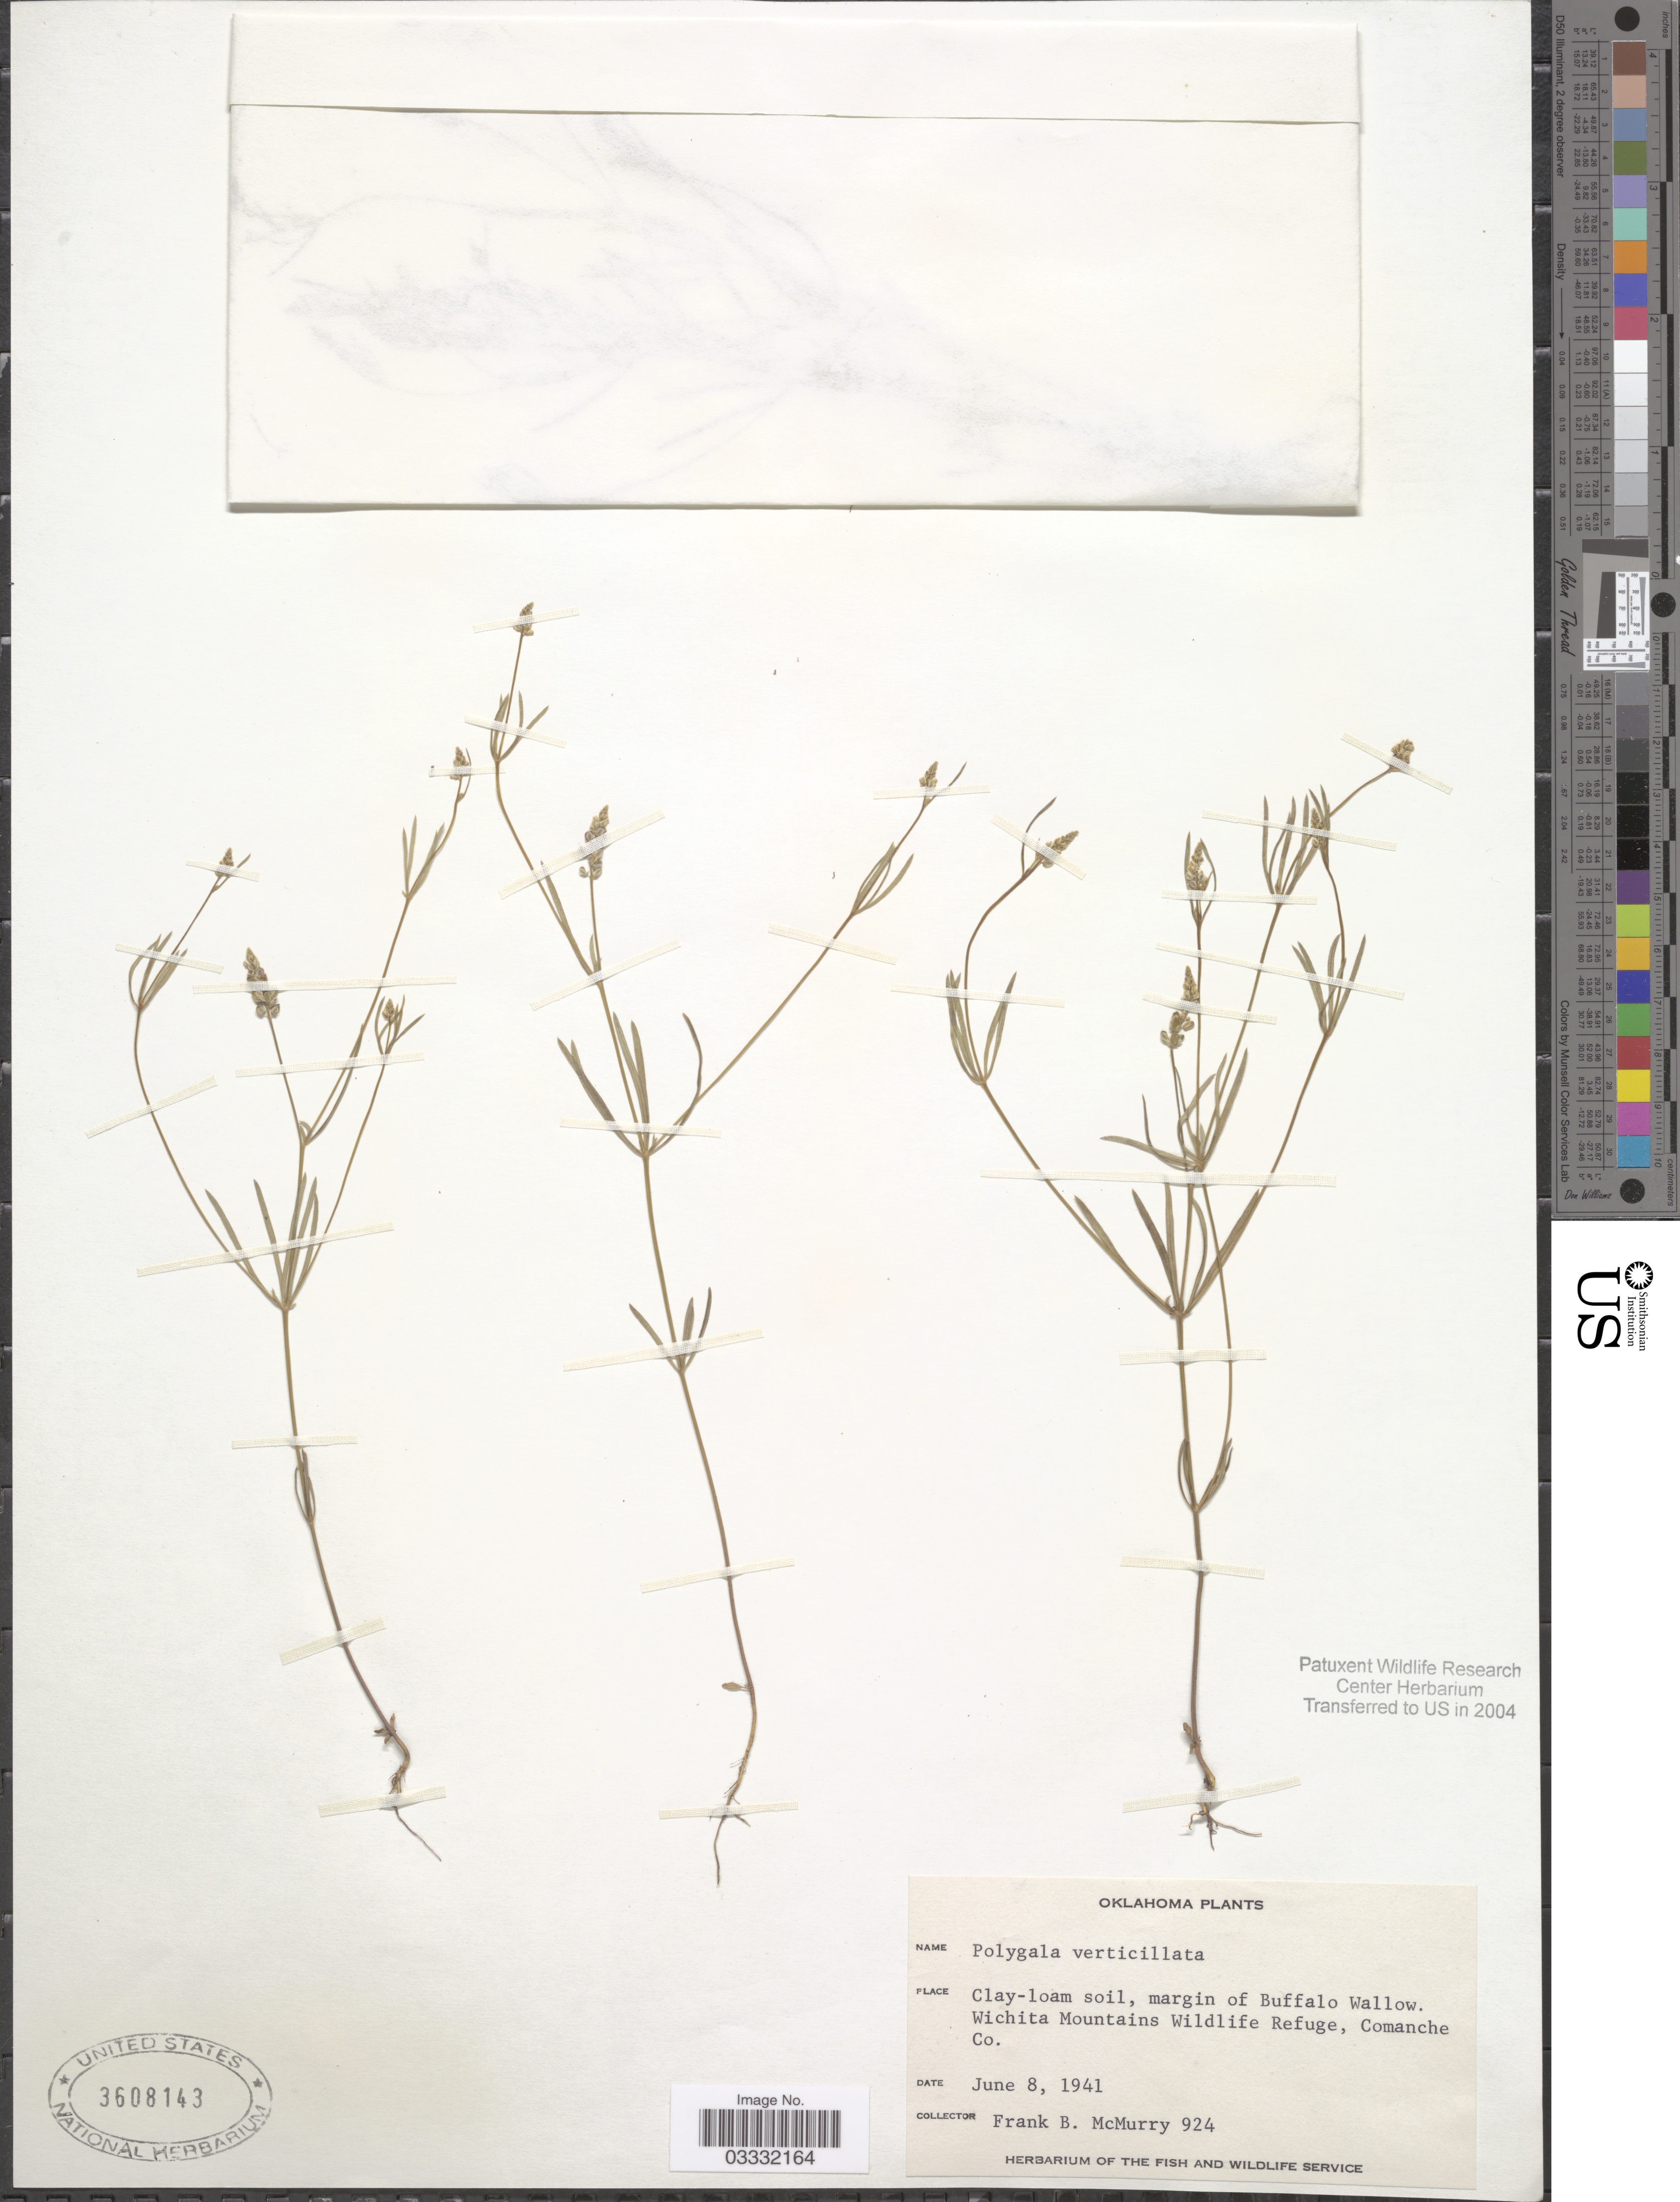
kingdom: Plantae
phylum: Tracheophyta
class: Magnoliopsida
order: Fabales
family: Polygalaceae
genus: Polygala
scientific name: Polygala verticillata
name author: L.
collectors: F. B. McMurry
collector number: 924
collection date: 1941-06-08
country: United States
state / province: Oklahoma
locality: Margin of Buffalo Wallow. Wichita Mountains Wildlife Refuge, Comanche Co.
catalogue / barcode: US 3608143